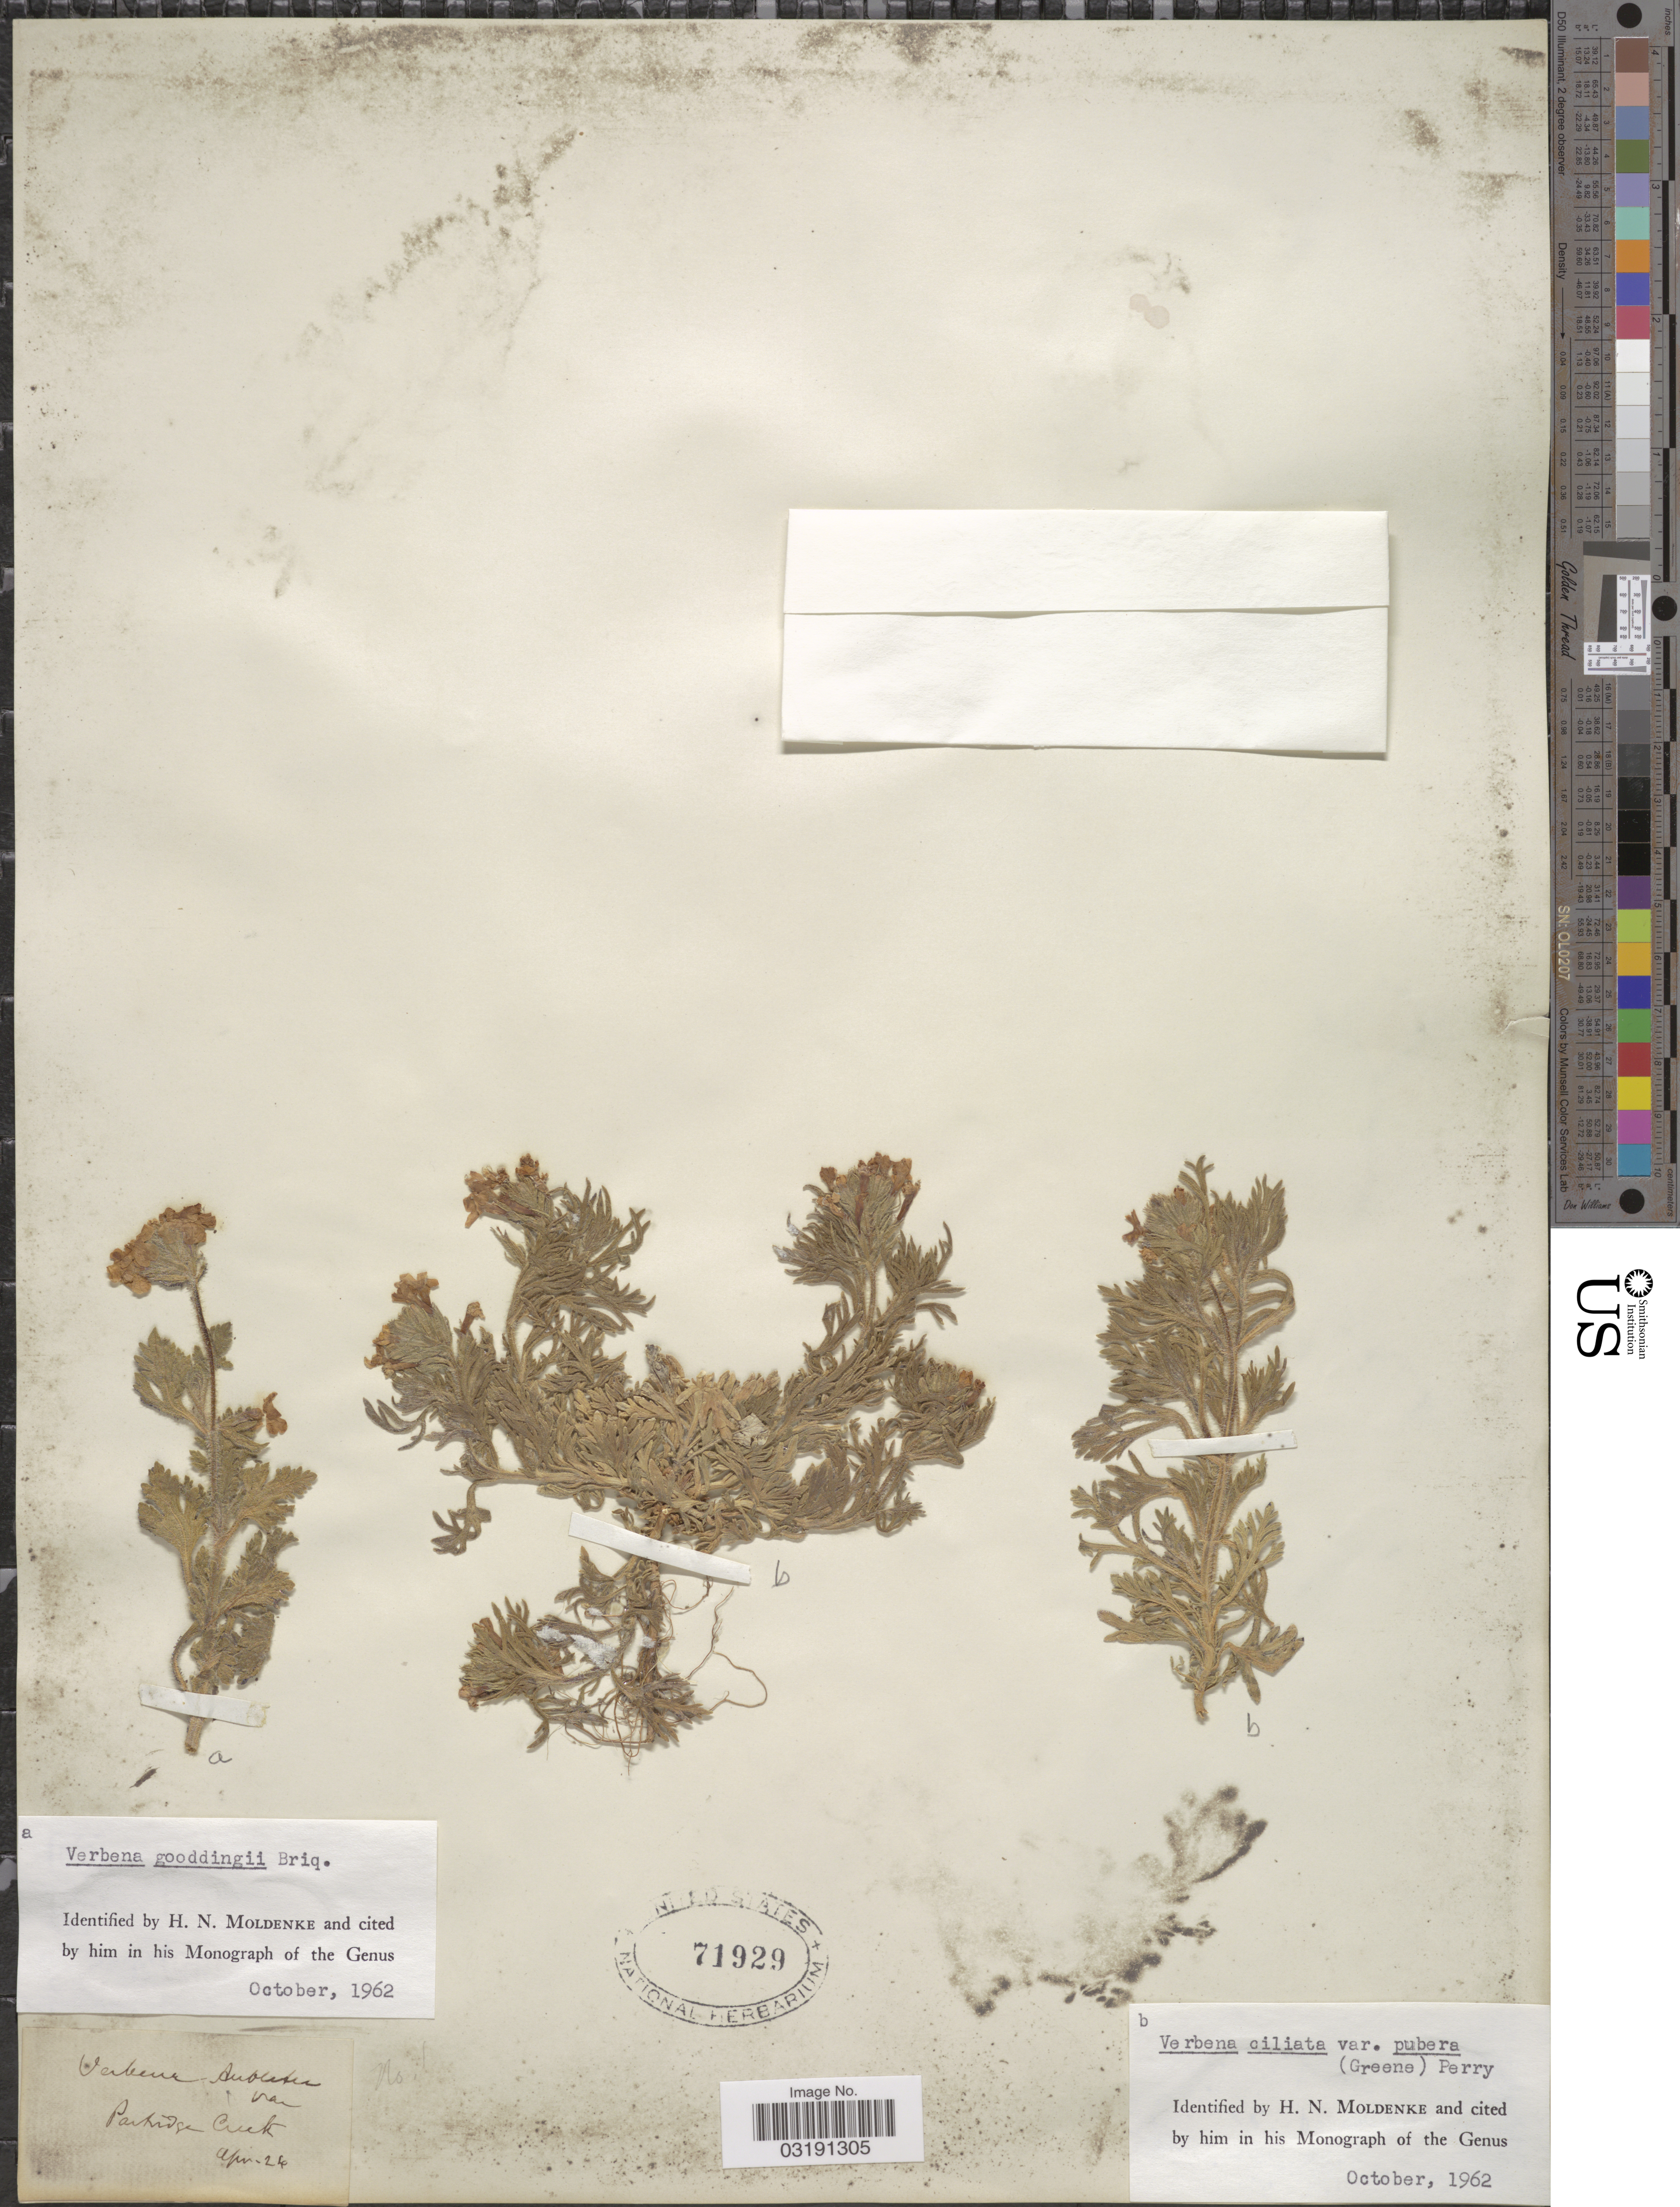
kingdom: Plantae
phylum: Tracheophyta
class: Magnoliopsida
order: Lamiales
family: Verbenaceae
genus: Verbena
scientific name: Verbena ciliata var. pubera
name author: (Greene) L.M. Perry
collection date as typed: Transcribed d/m/y: /4/24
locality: Partridge Creek.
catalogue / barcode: US 71929